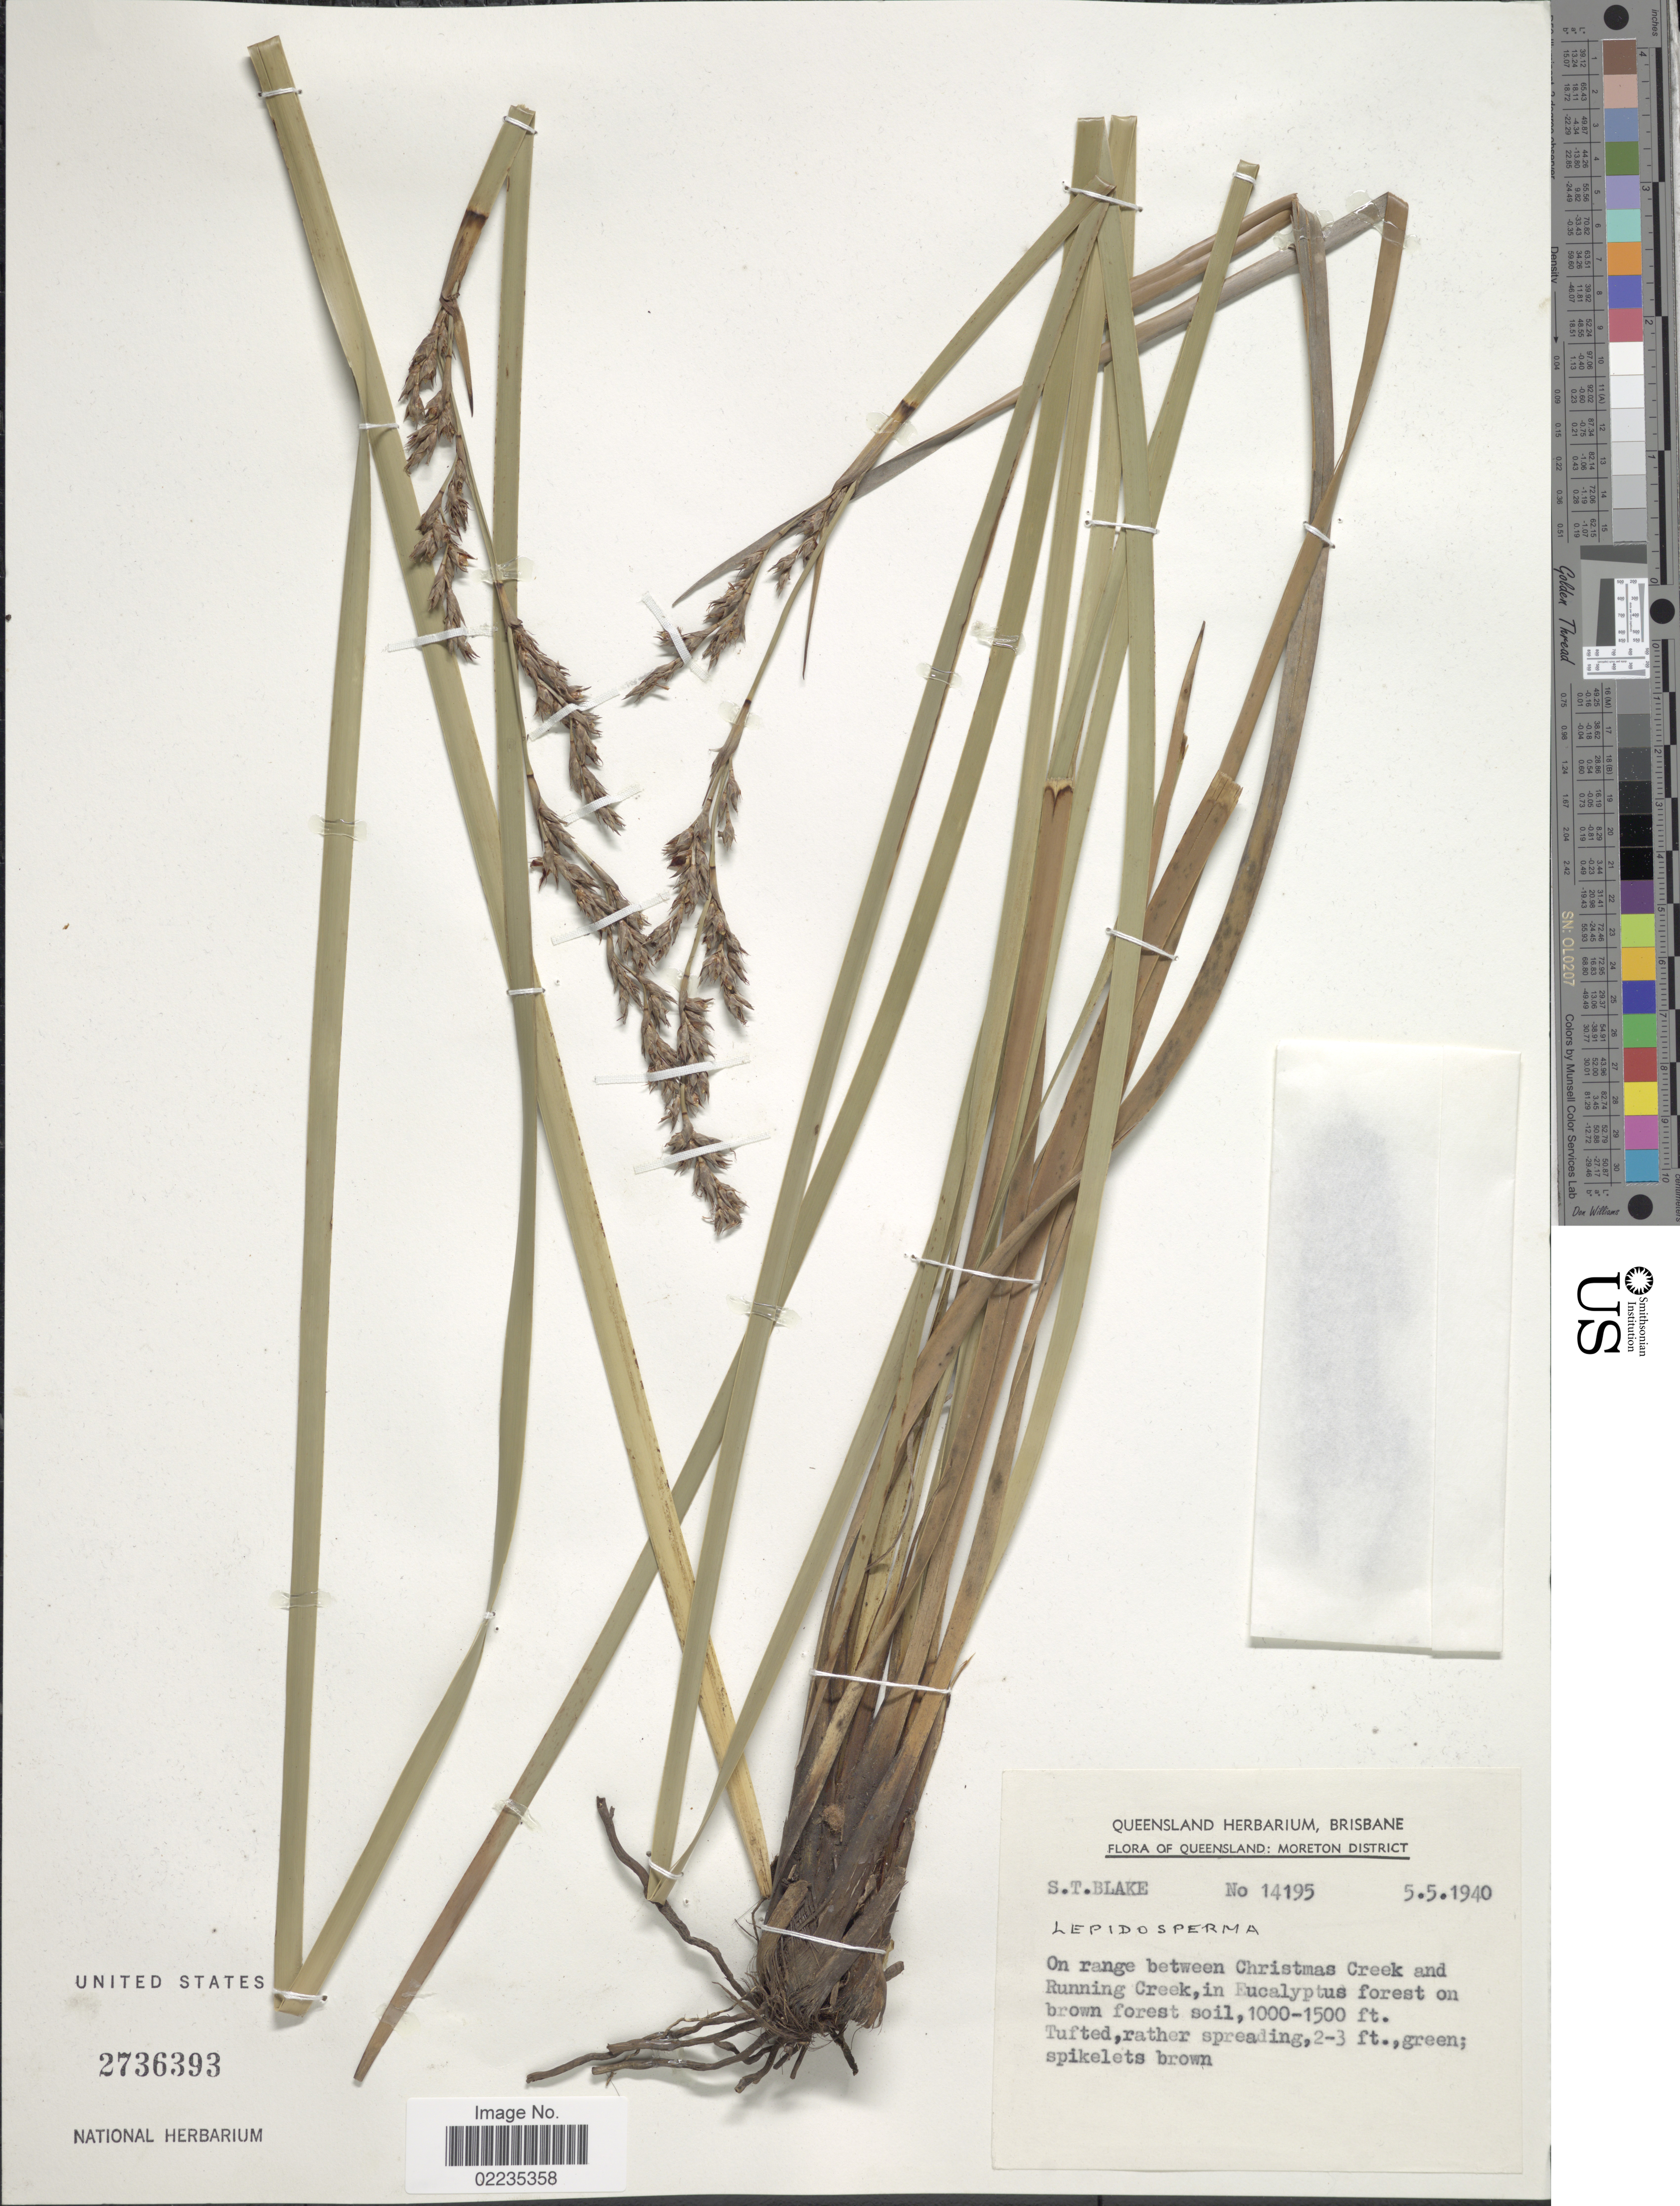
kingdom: Plantae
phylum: Tracheophyta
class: Liliopsida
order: Poales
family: Cyperaceae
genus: Lepidosperma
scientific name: Lepidosperma laterale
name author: R. Br.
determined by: Booth, R.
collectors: S. T. Blake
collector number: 14195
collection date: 1940-05-05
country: Australia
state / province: Queensland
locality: Queensland: Moreton District, On range between Christman Creek and Running Creek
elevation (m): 305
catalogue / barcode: US 2736393